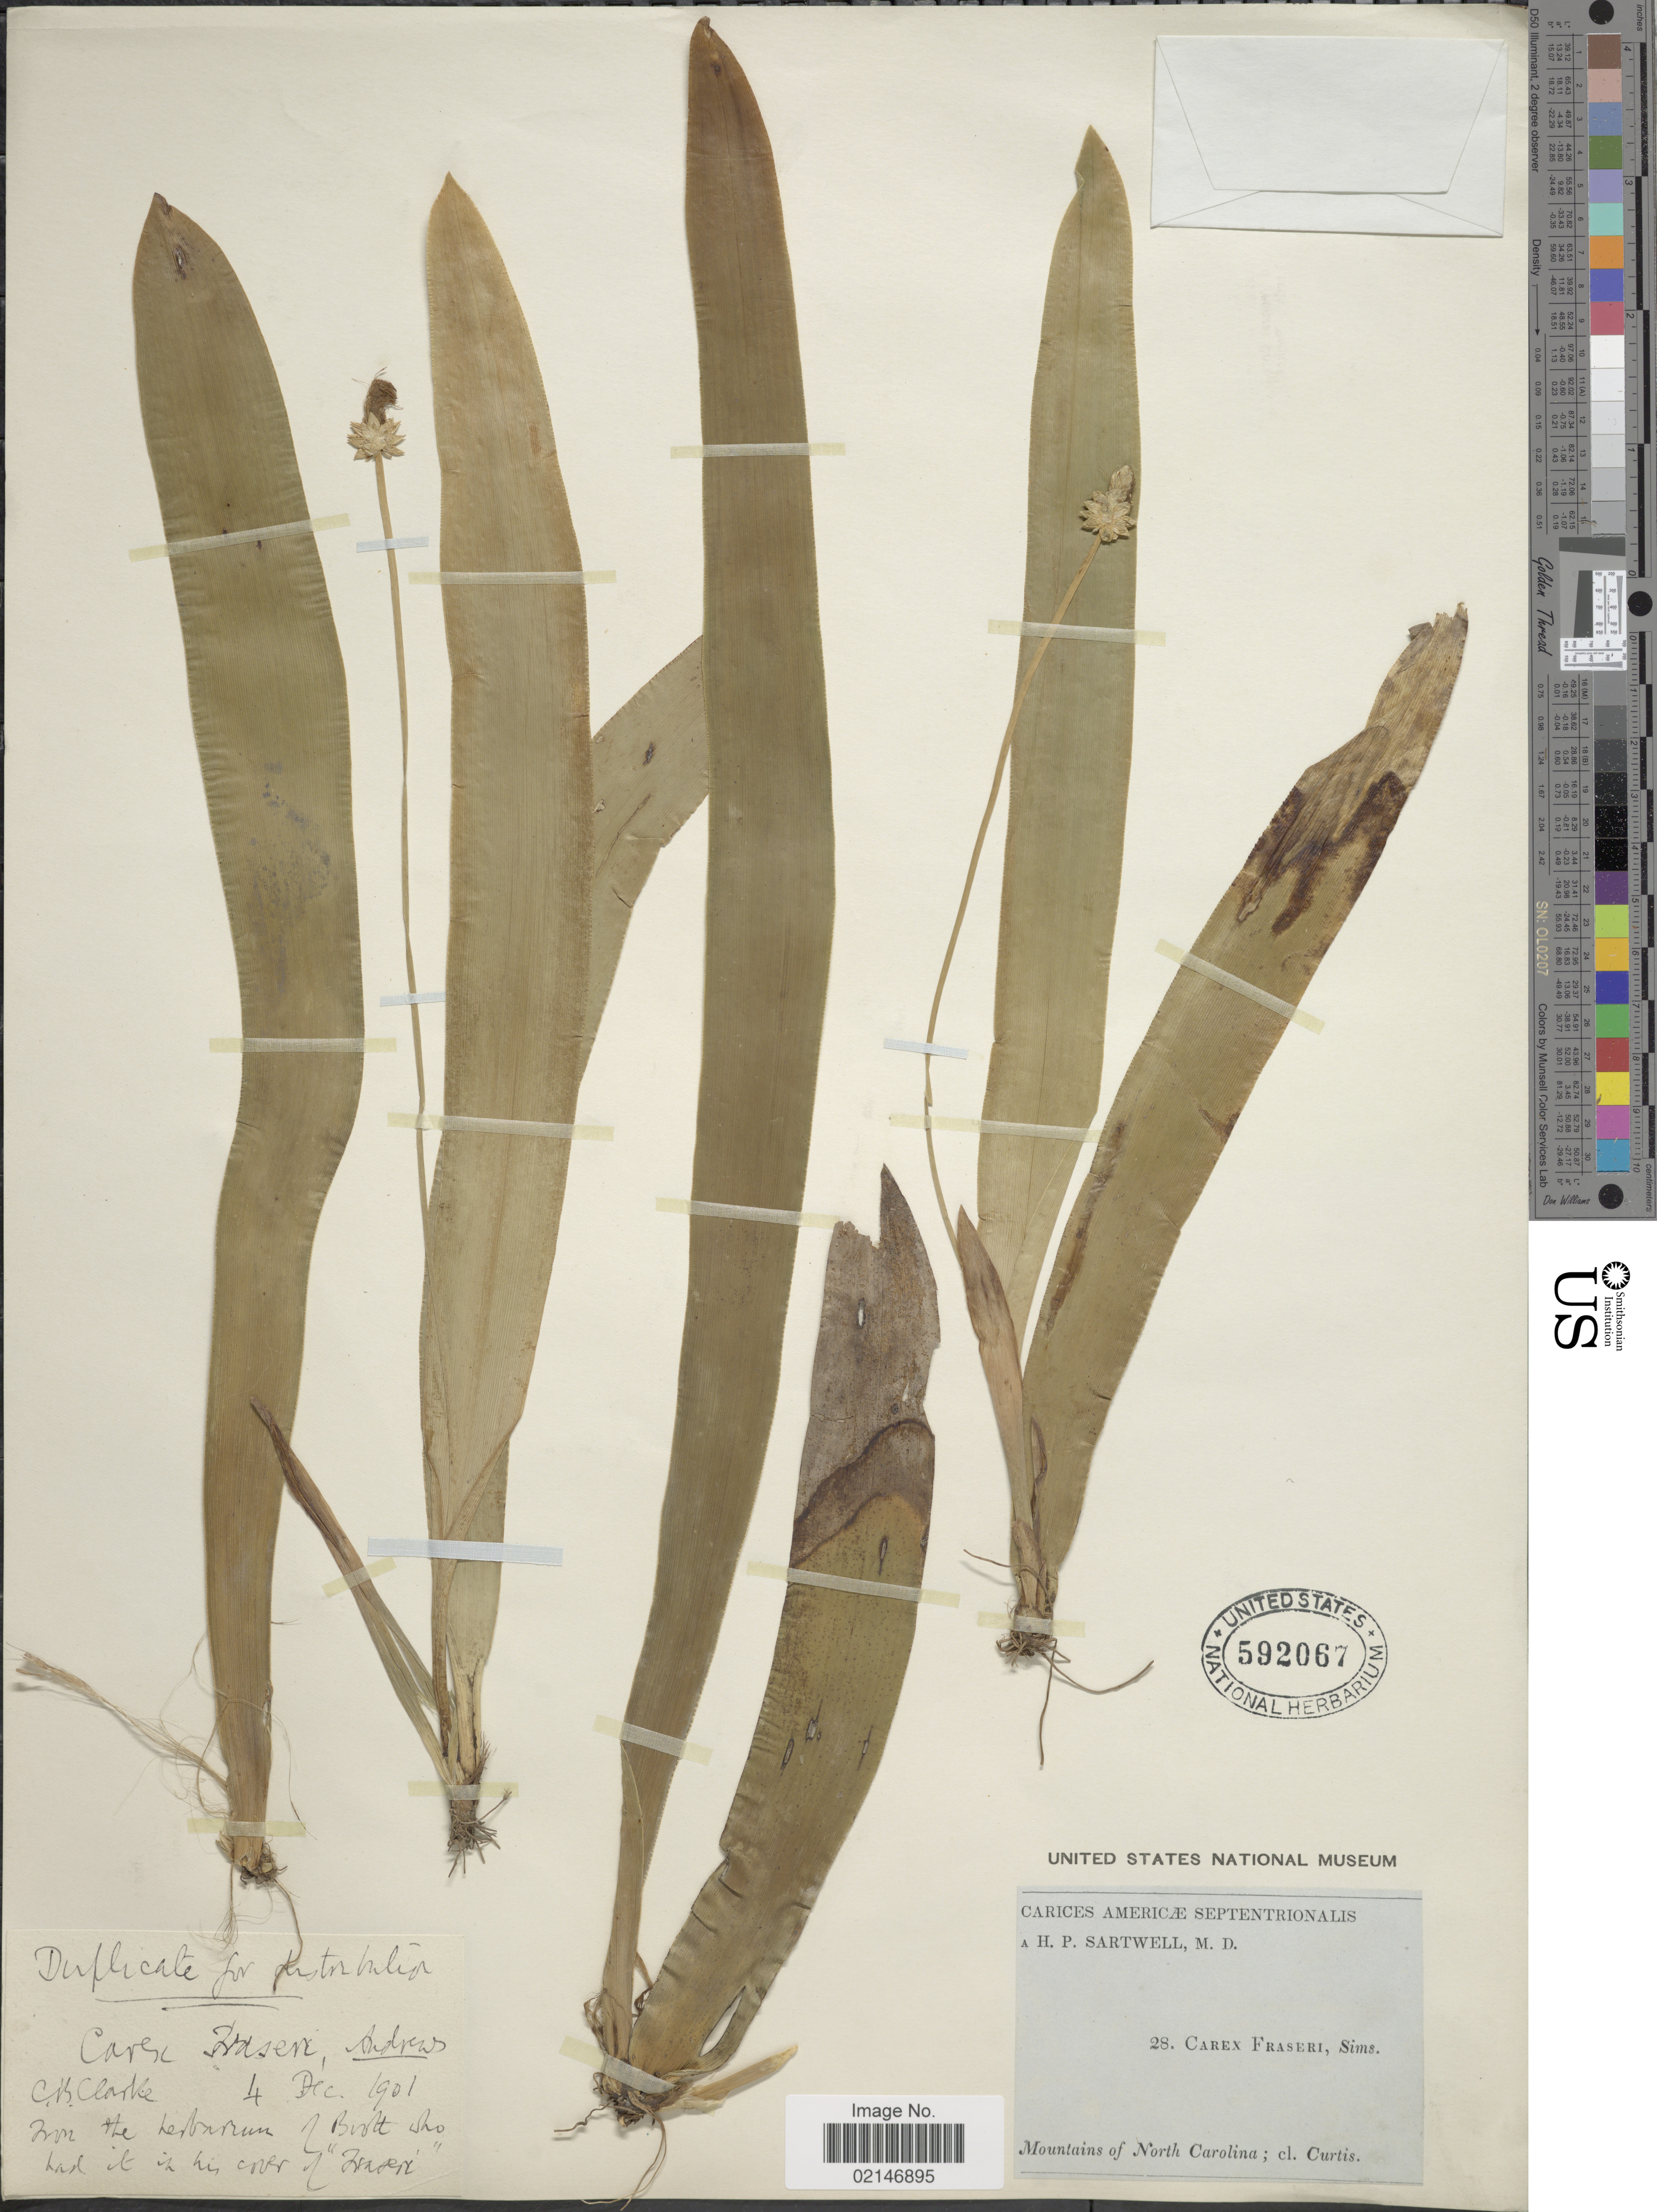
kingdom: Plantae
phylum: Tracheophyta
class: Liliopsida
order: Poales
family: Cyperaceae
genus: Carex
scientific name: Carex fraseriana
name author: Ker Gawl.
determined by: Strong, Mark T., (BOT), Smithsonian Institution - National Museum of Natural History (UNITED STATES)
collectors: -. Curtis & H. P. Sartwell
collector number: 28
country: United States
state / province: North Carolina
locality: Mountains of North Carolina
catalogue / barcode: US 592067